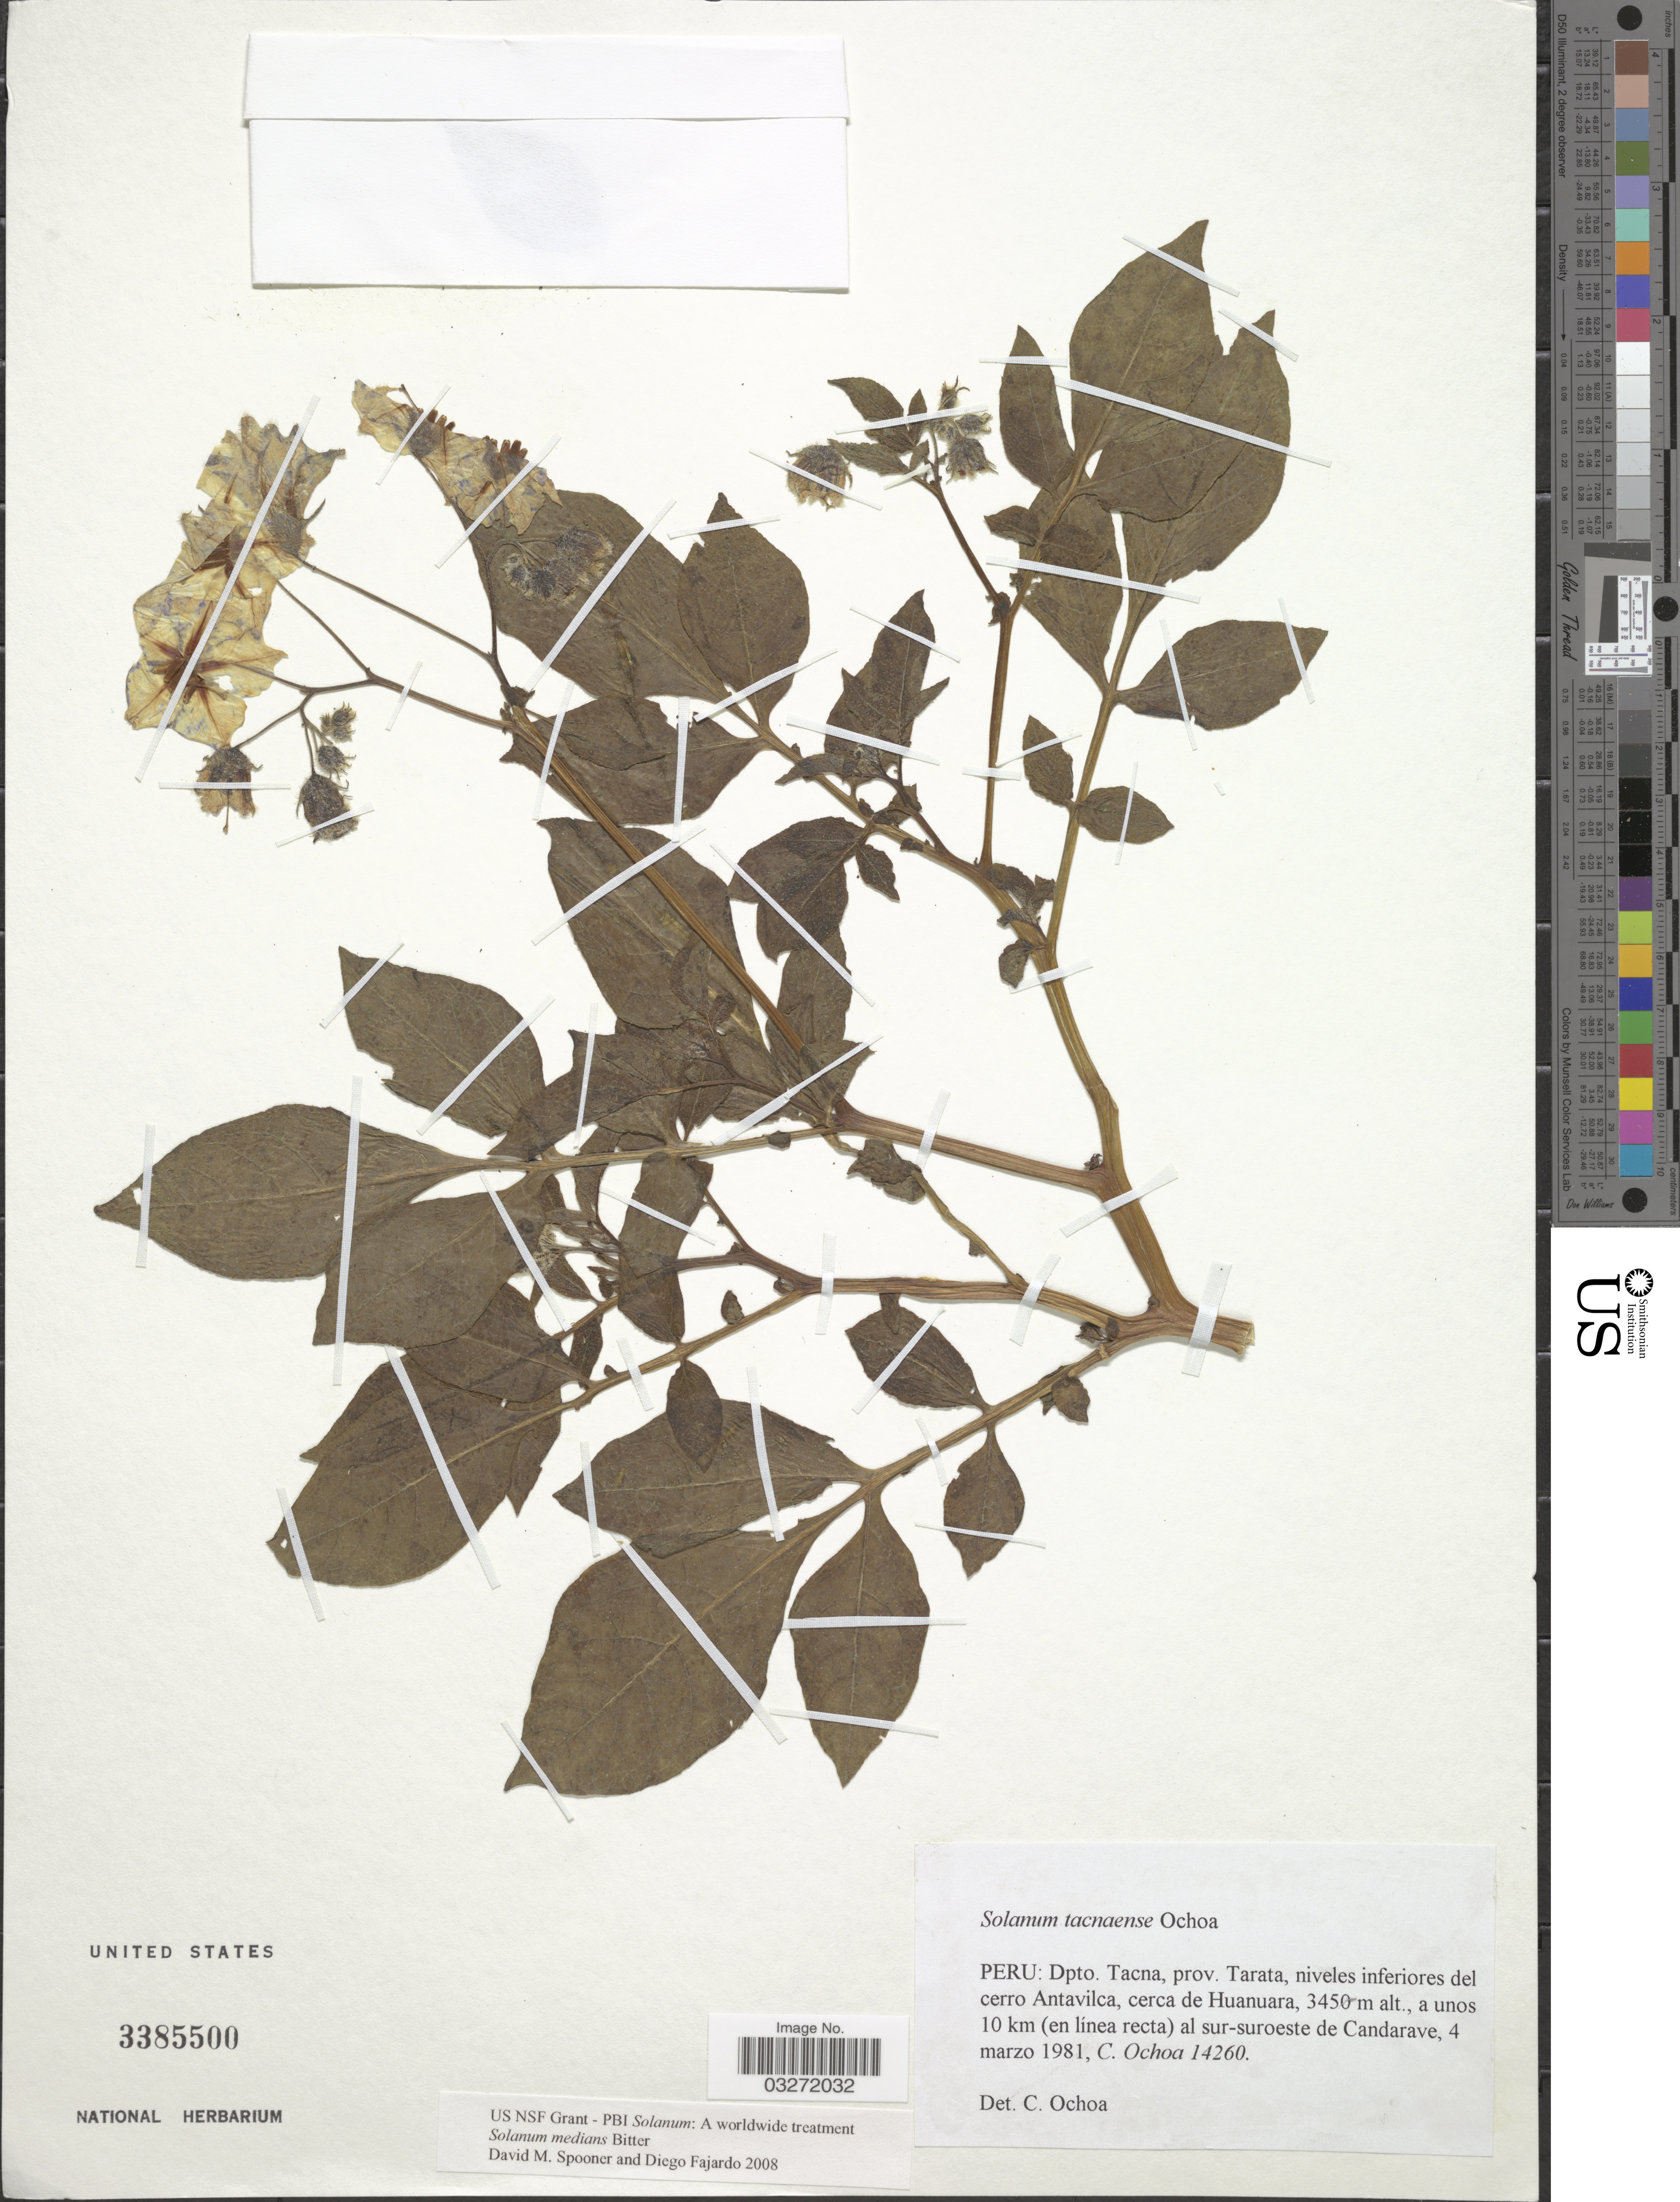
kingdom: Plantae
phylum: Tracheophyta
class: Magnoliopsida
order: Solanales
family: Solanaceae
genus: Solanum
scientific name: Solanum medians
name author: Bitter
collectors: C. Ochoa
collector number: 14260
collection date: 1981-03-04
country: Peru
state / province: Tacna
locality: Dpto. Tacna, prov. Tarata, niveles ingeriores del cerro Antavilca, cerca de Huanuara, a unos 10 km (en línea recta) al sur-suroeste de Candarave.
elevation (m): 3450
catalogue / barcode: US 3385500